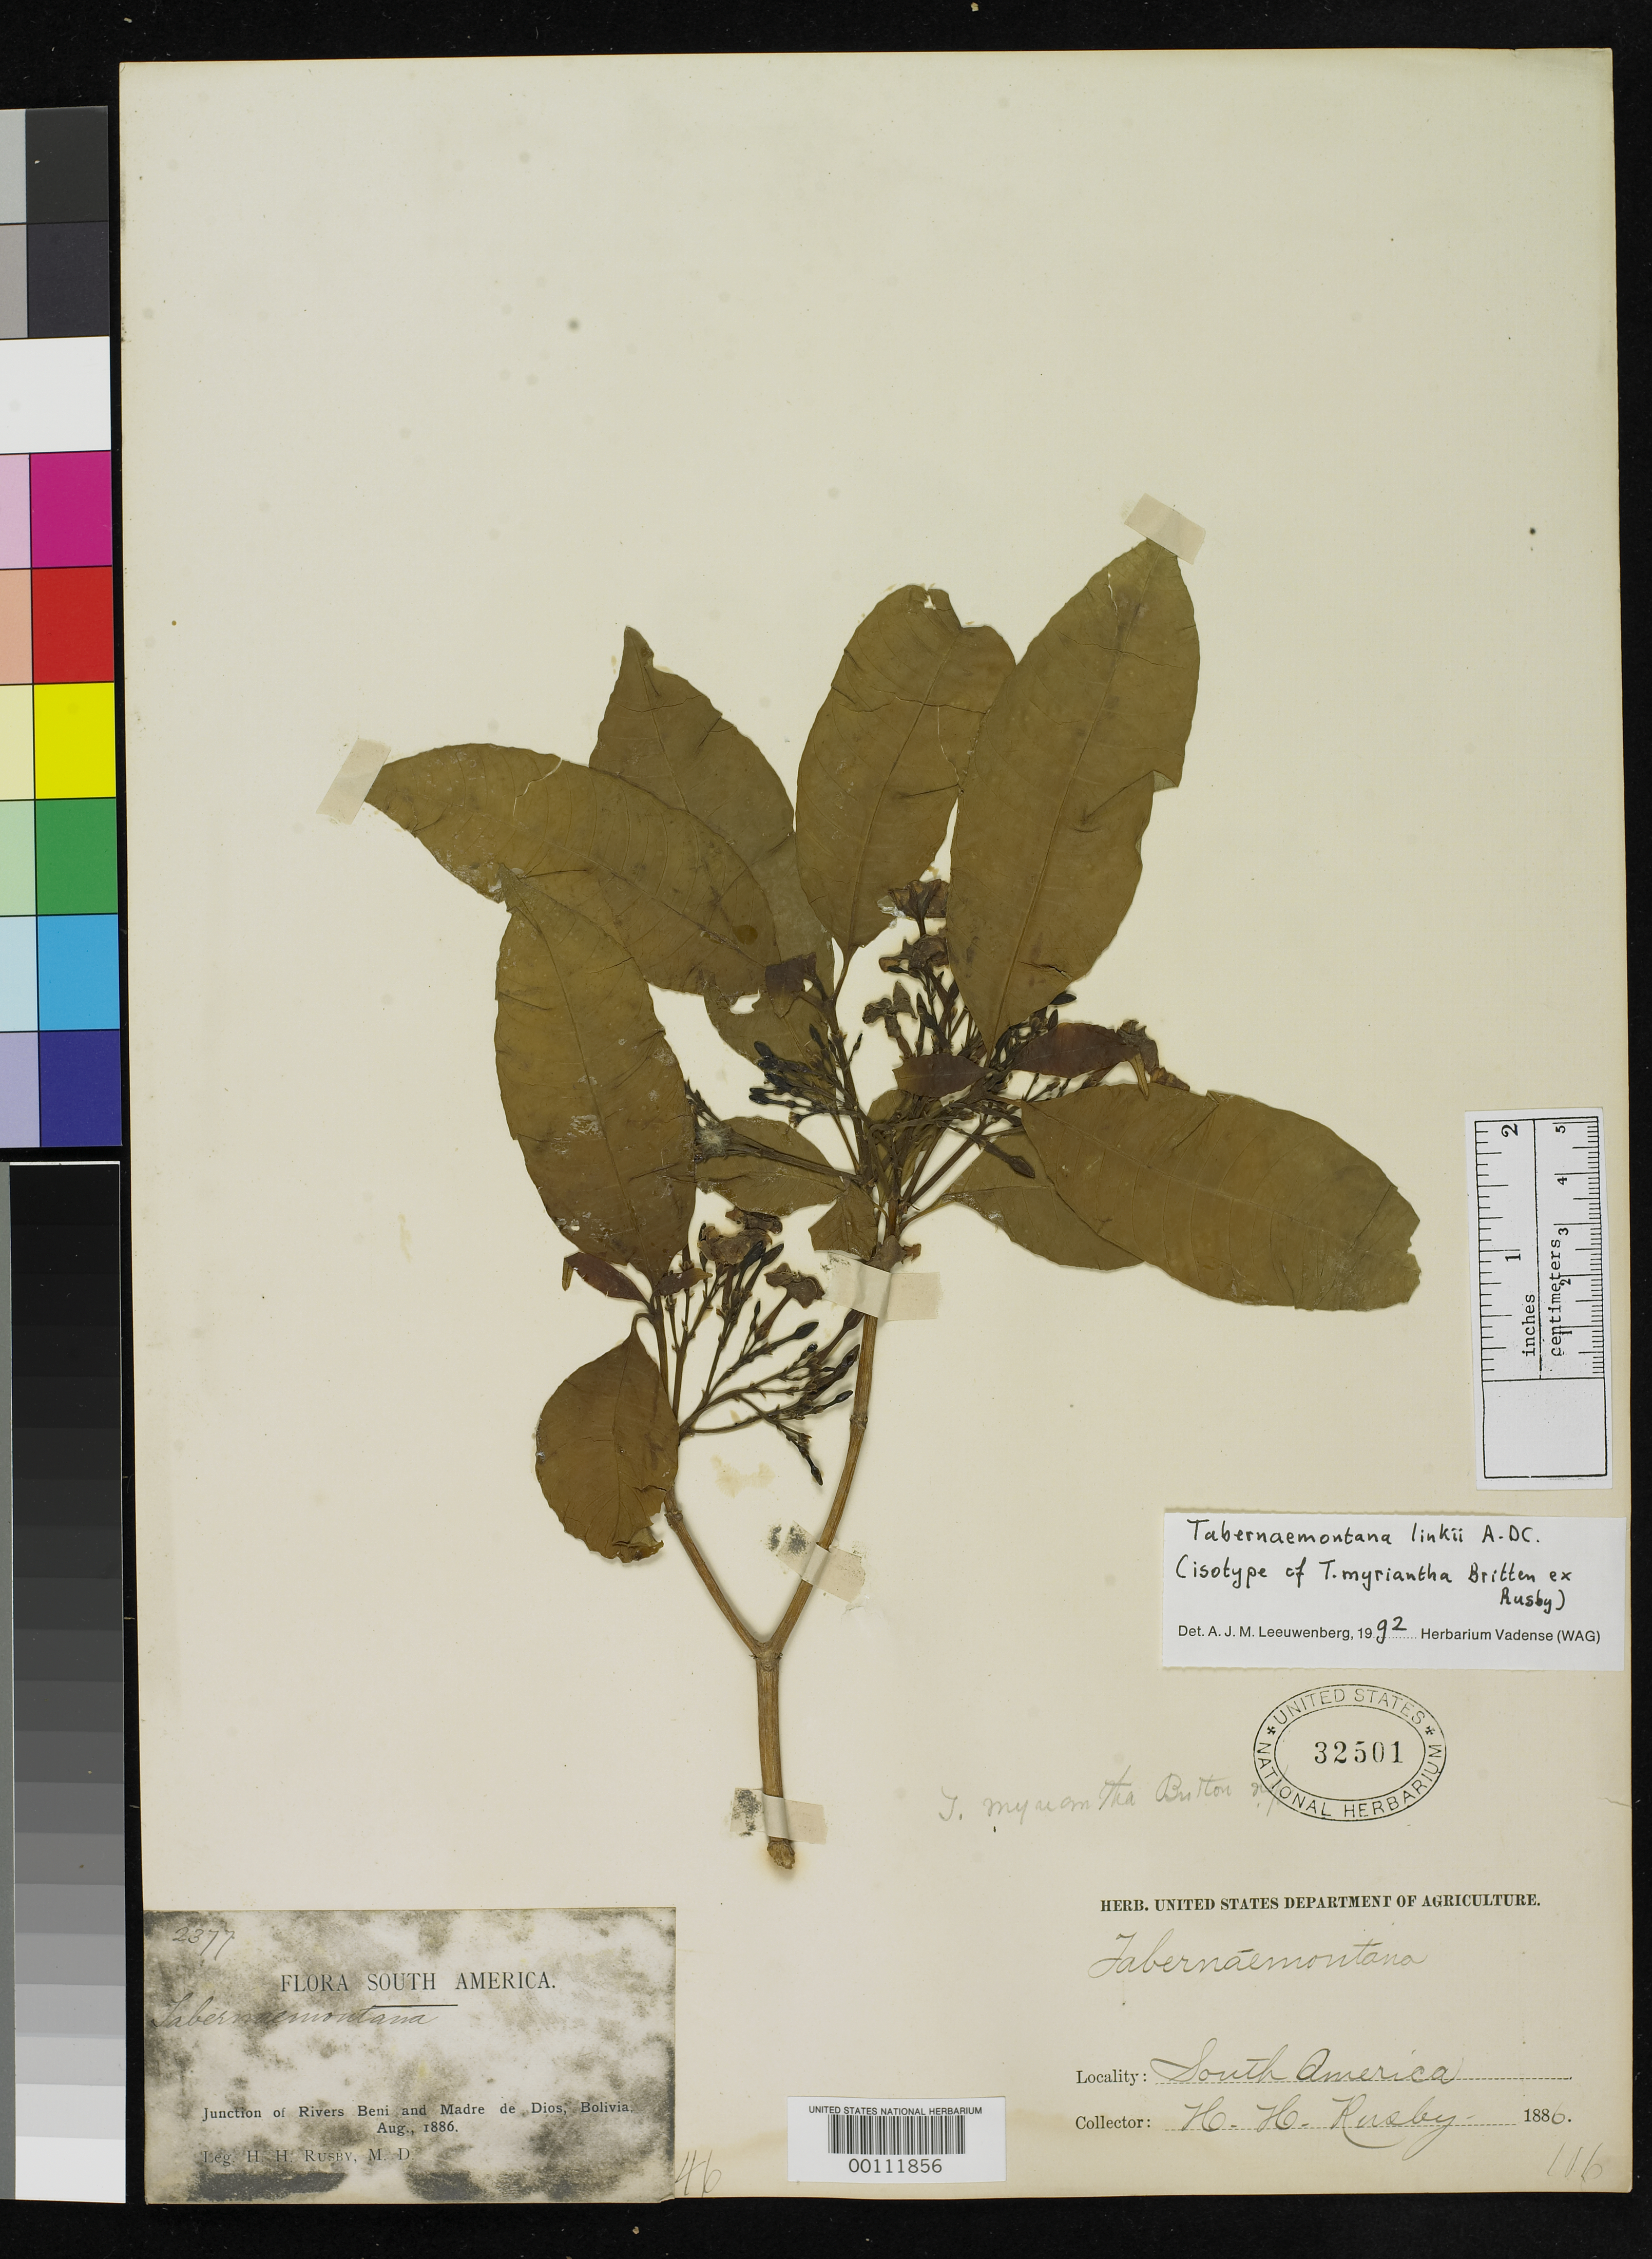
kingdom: Plantae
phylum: Tracheophyta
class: Magnoliopsida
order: Gentianales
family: Apocynaceae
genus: Tabernaemontana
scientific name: Tabernaemontana myriantha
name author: Britton ex Rusby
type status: Isotype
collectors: H. H. Rusby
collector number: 2377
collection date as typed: Aug 1886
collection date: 1886-08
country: Bolivia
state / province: Beni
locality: Junction of Rivers Beni and Madre de Dios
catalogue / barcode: US 32501